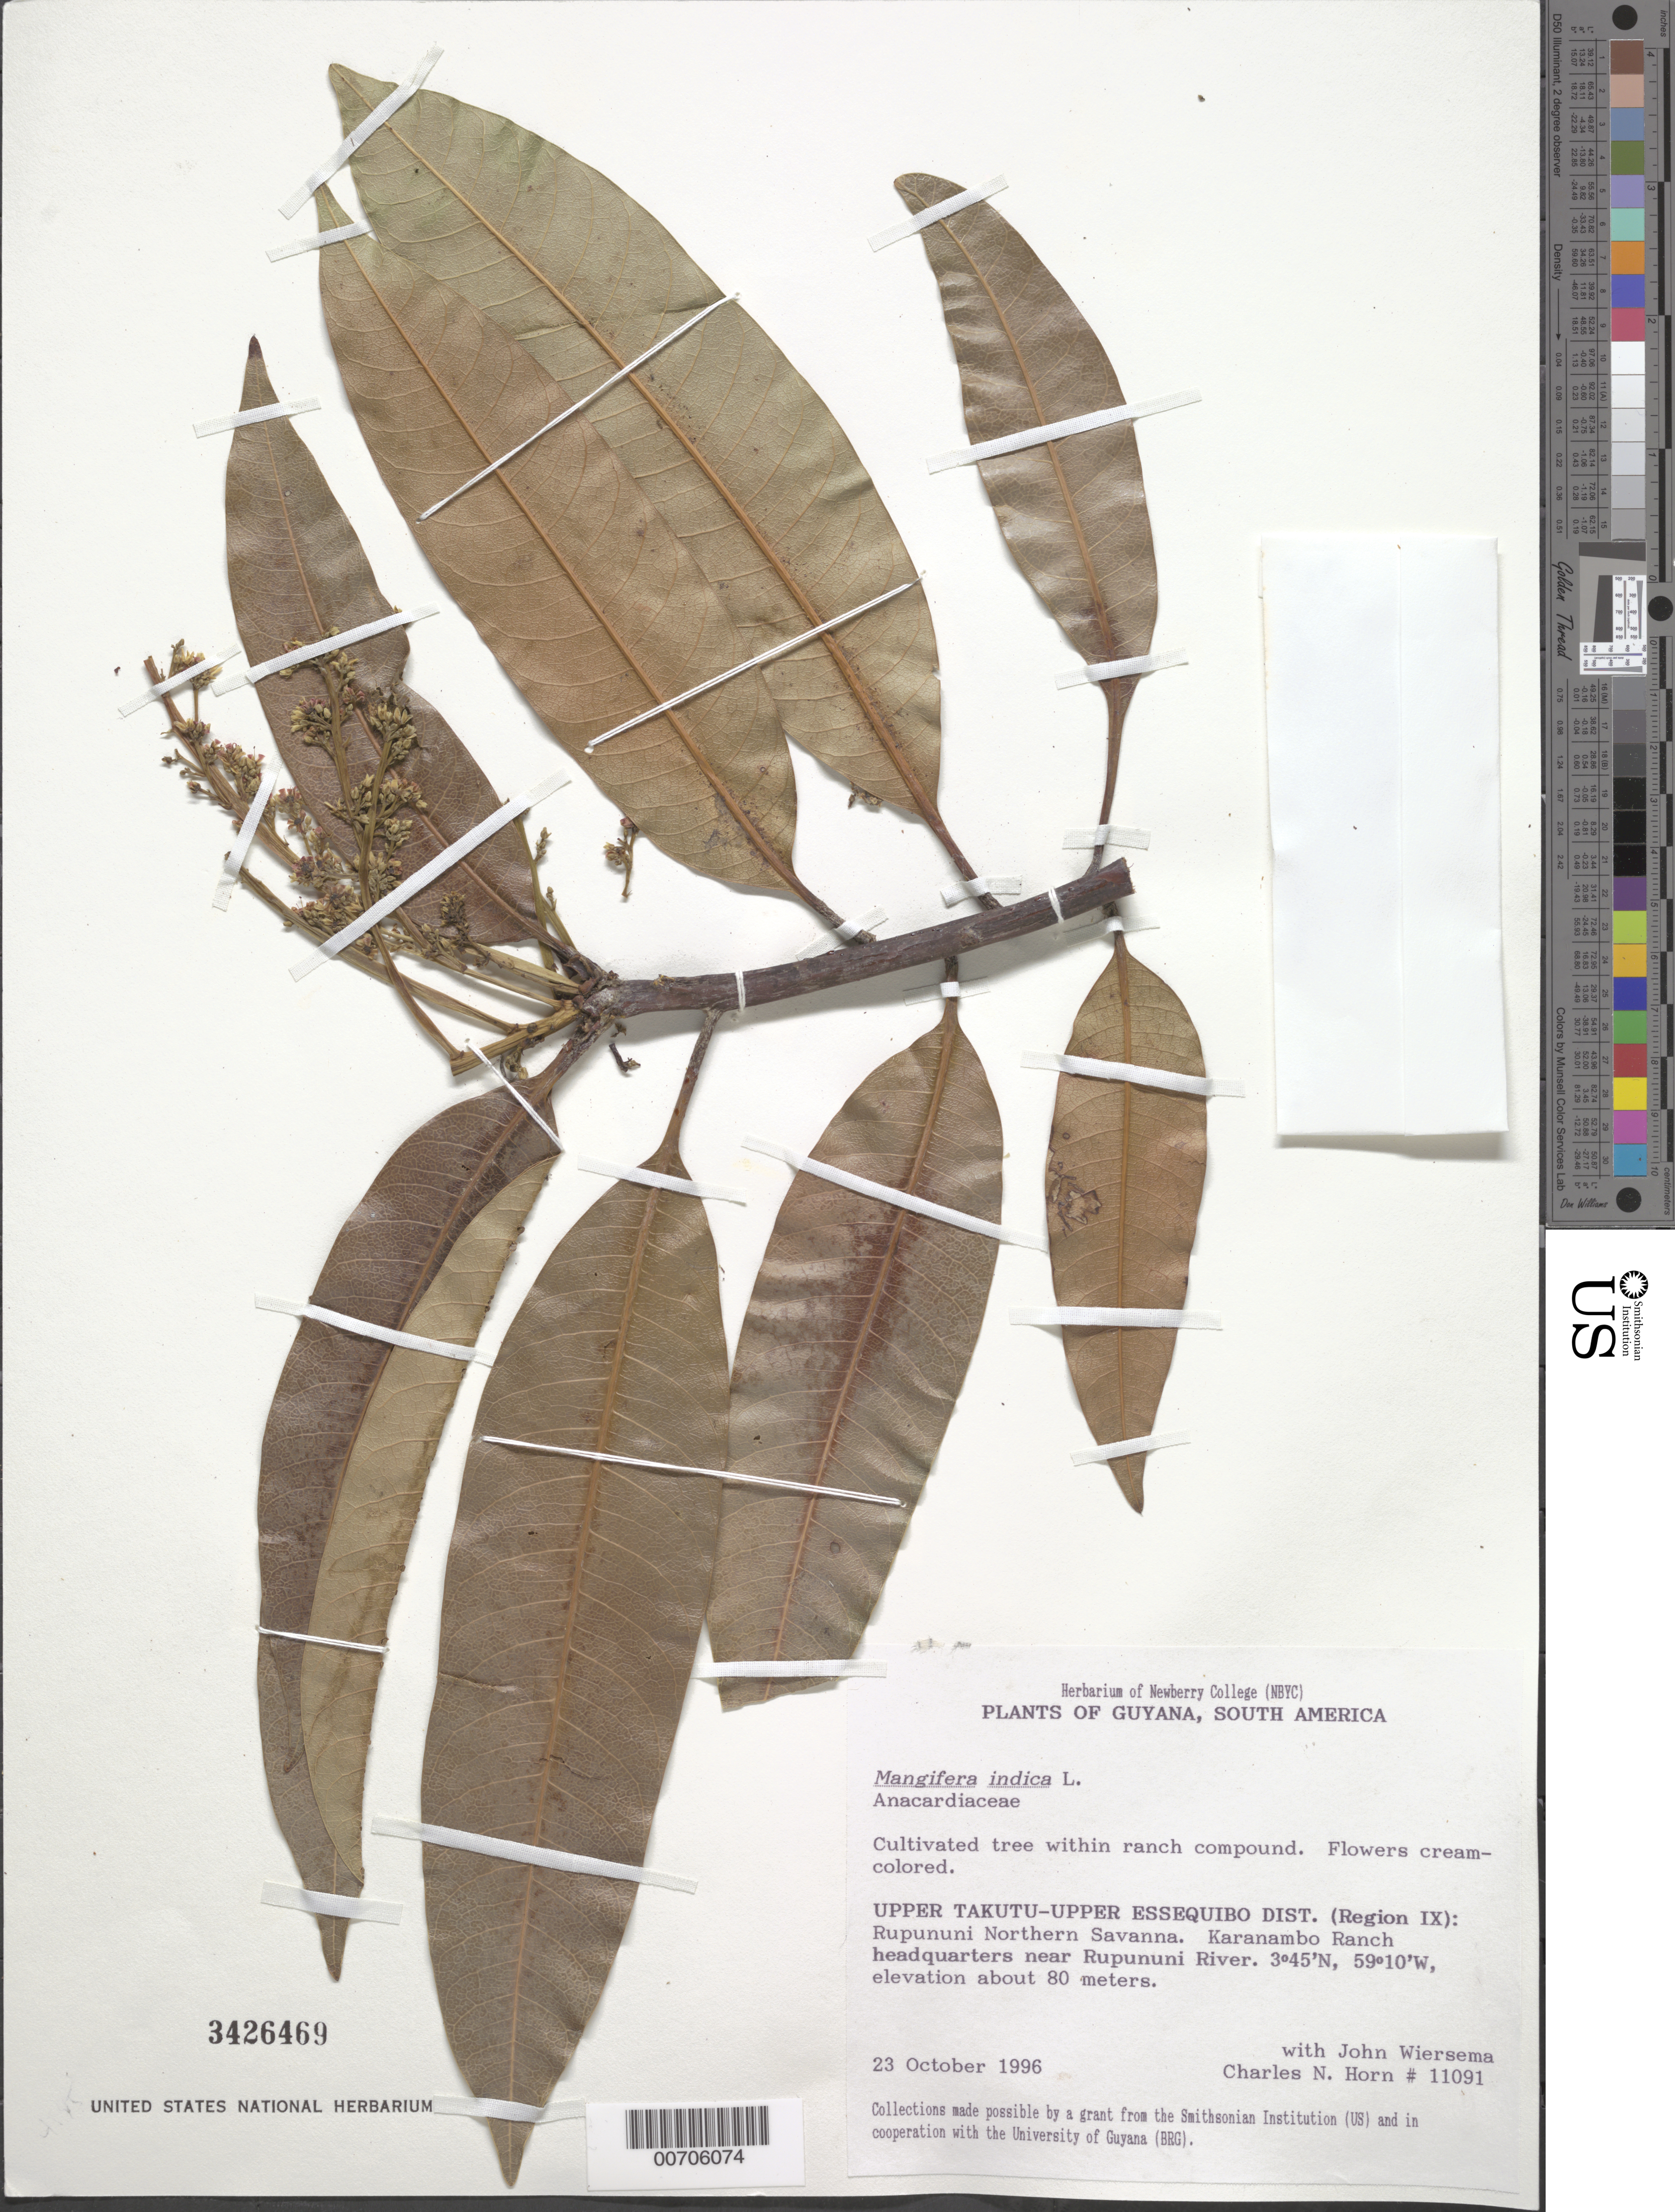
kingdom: Plantae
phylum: Tracheophyta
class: Magnoliopsida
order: Sapindales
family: Anacardiaceae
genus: Mangifera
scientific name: Mangifera indica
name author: L.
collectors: C. N. Horn & J. H. Wiersema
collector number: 11091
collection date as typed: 23-Oct-96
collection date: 1996-10-23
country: Guyana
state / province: U. Takutu-U. Essequibo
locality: Rupununi Northern Savanna, Karanambo Ranch headquarters, near Rupununi R.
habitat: Ranch compound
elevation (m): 80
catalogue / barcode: US 3426469